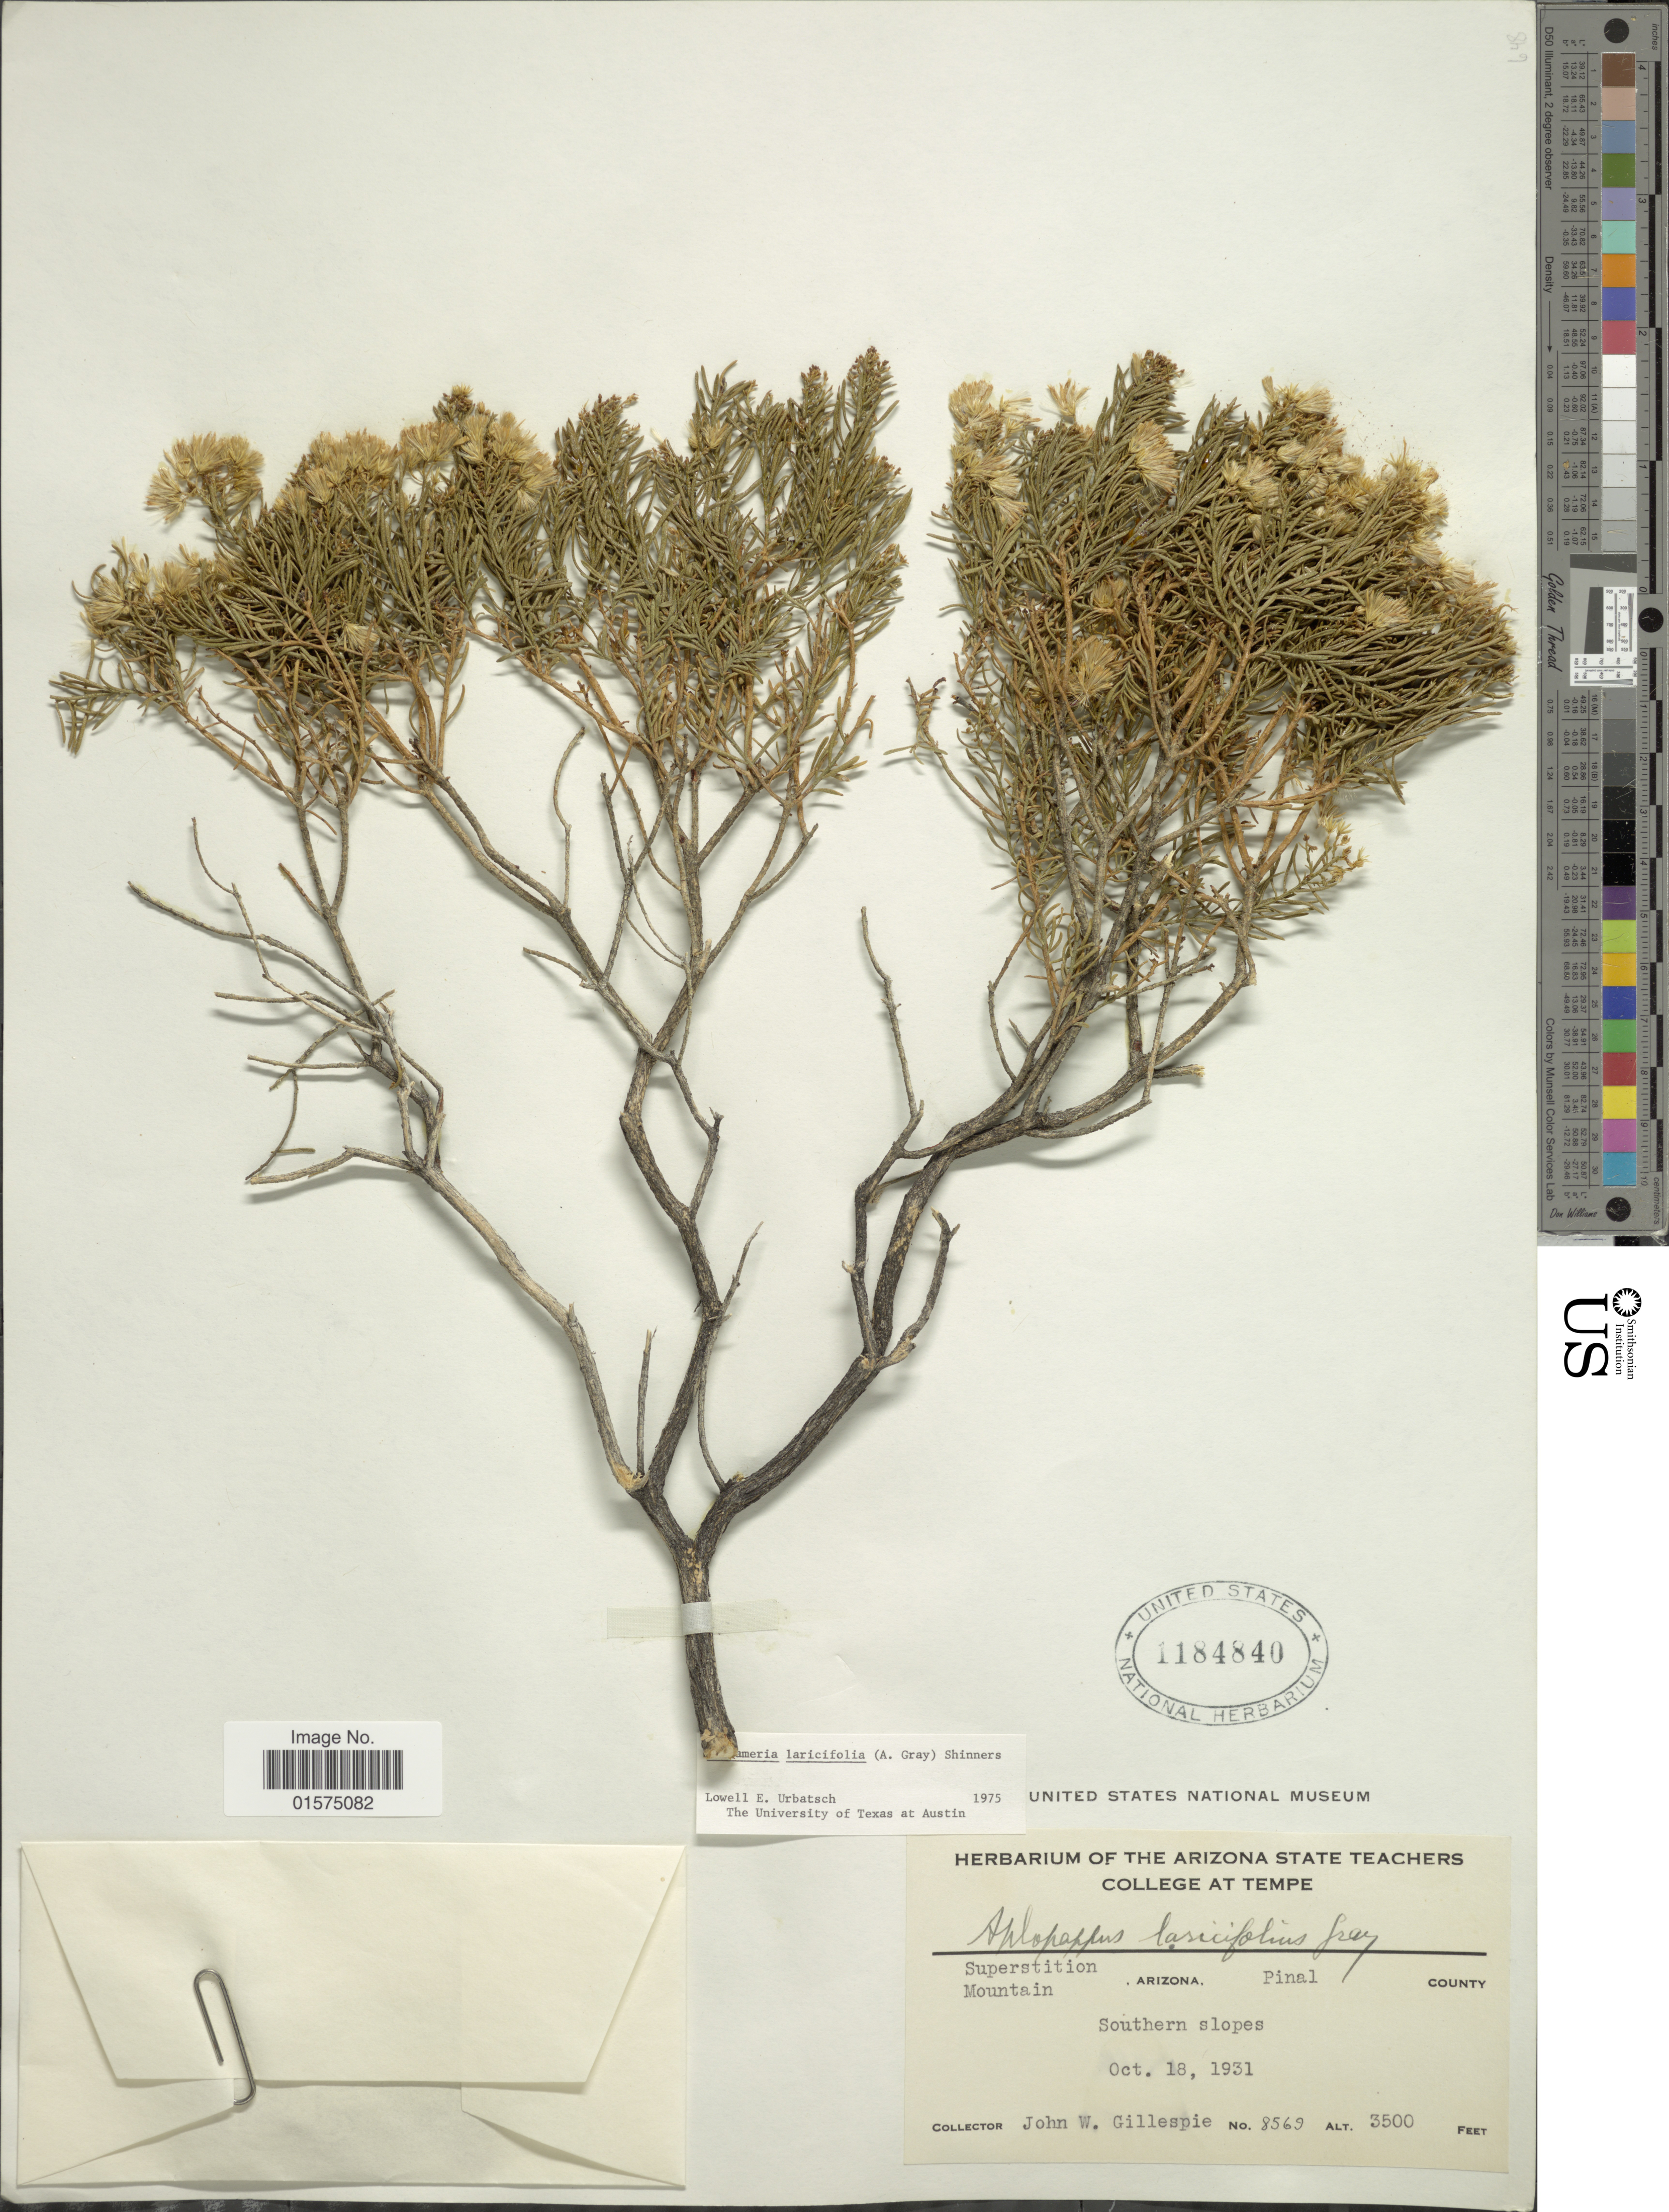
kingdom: Plantae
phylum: Tracheophyta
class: Magnoliopsida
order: Asterales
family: Asteraceae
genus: Ericameria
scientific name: Ericameria laricifolia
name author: (A. Gray) Shinners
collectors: J. W. Gillespie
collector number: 8569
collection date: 1931-10-18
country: United States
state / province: Arizona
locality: Superstition Mountain. Pnal County. Southern slopes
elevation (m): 1067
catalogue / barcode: US 1184840